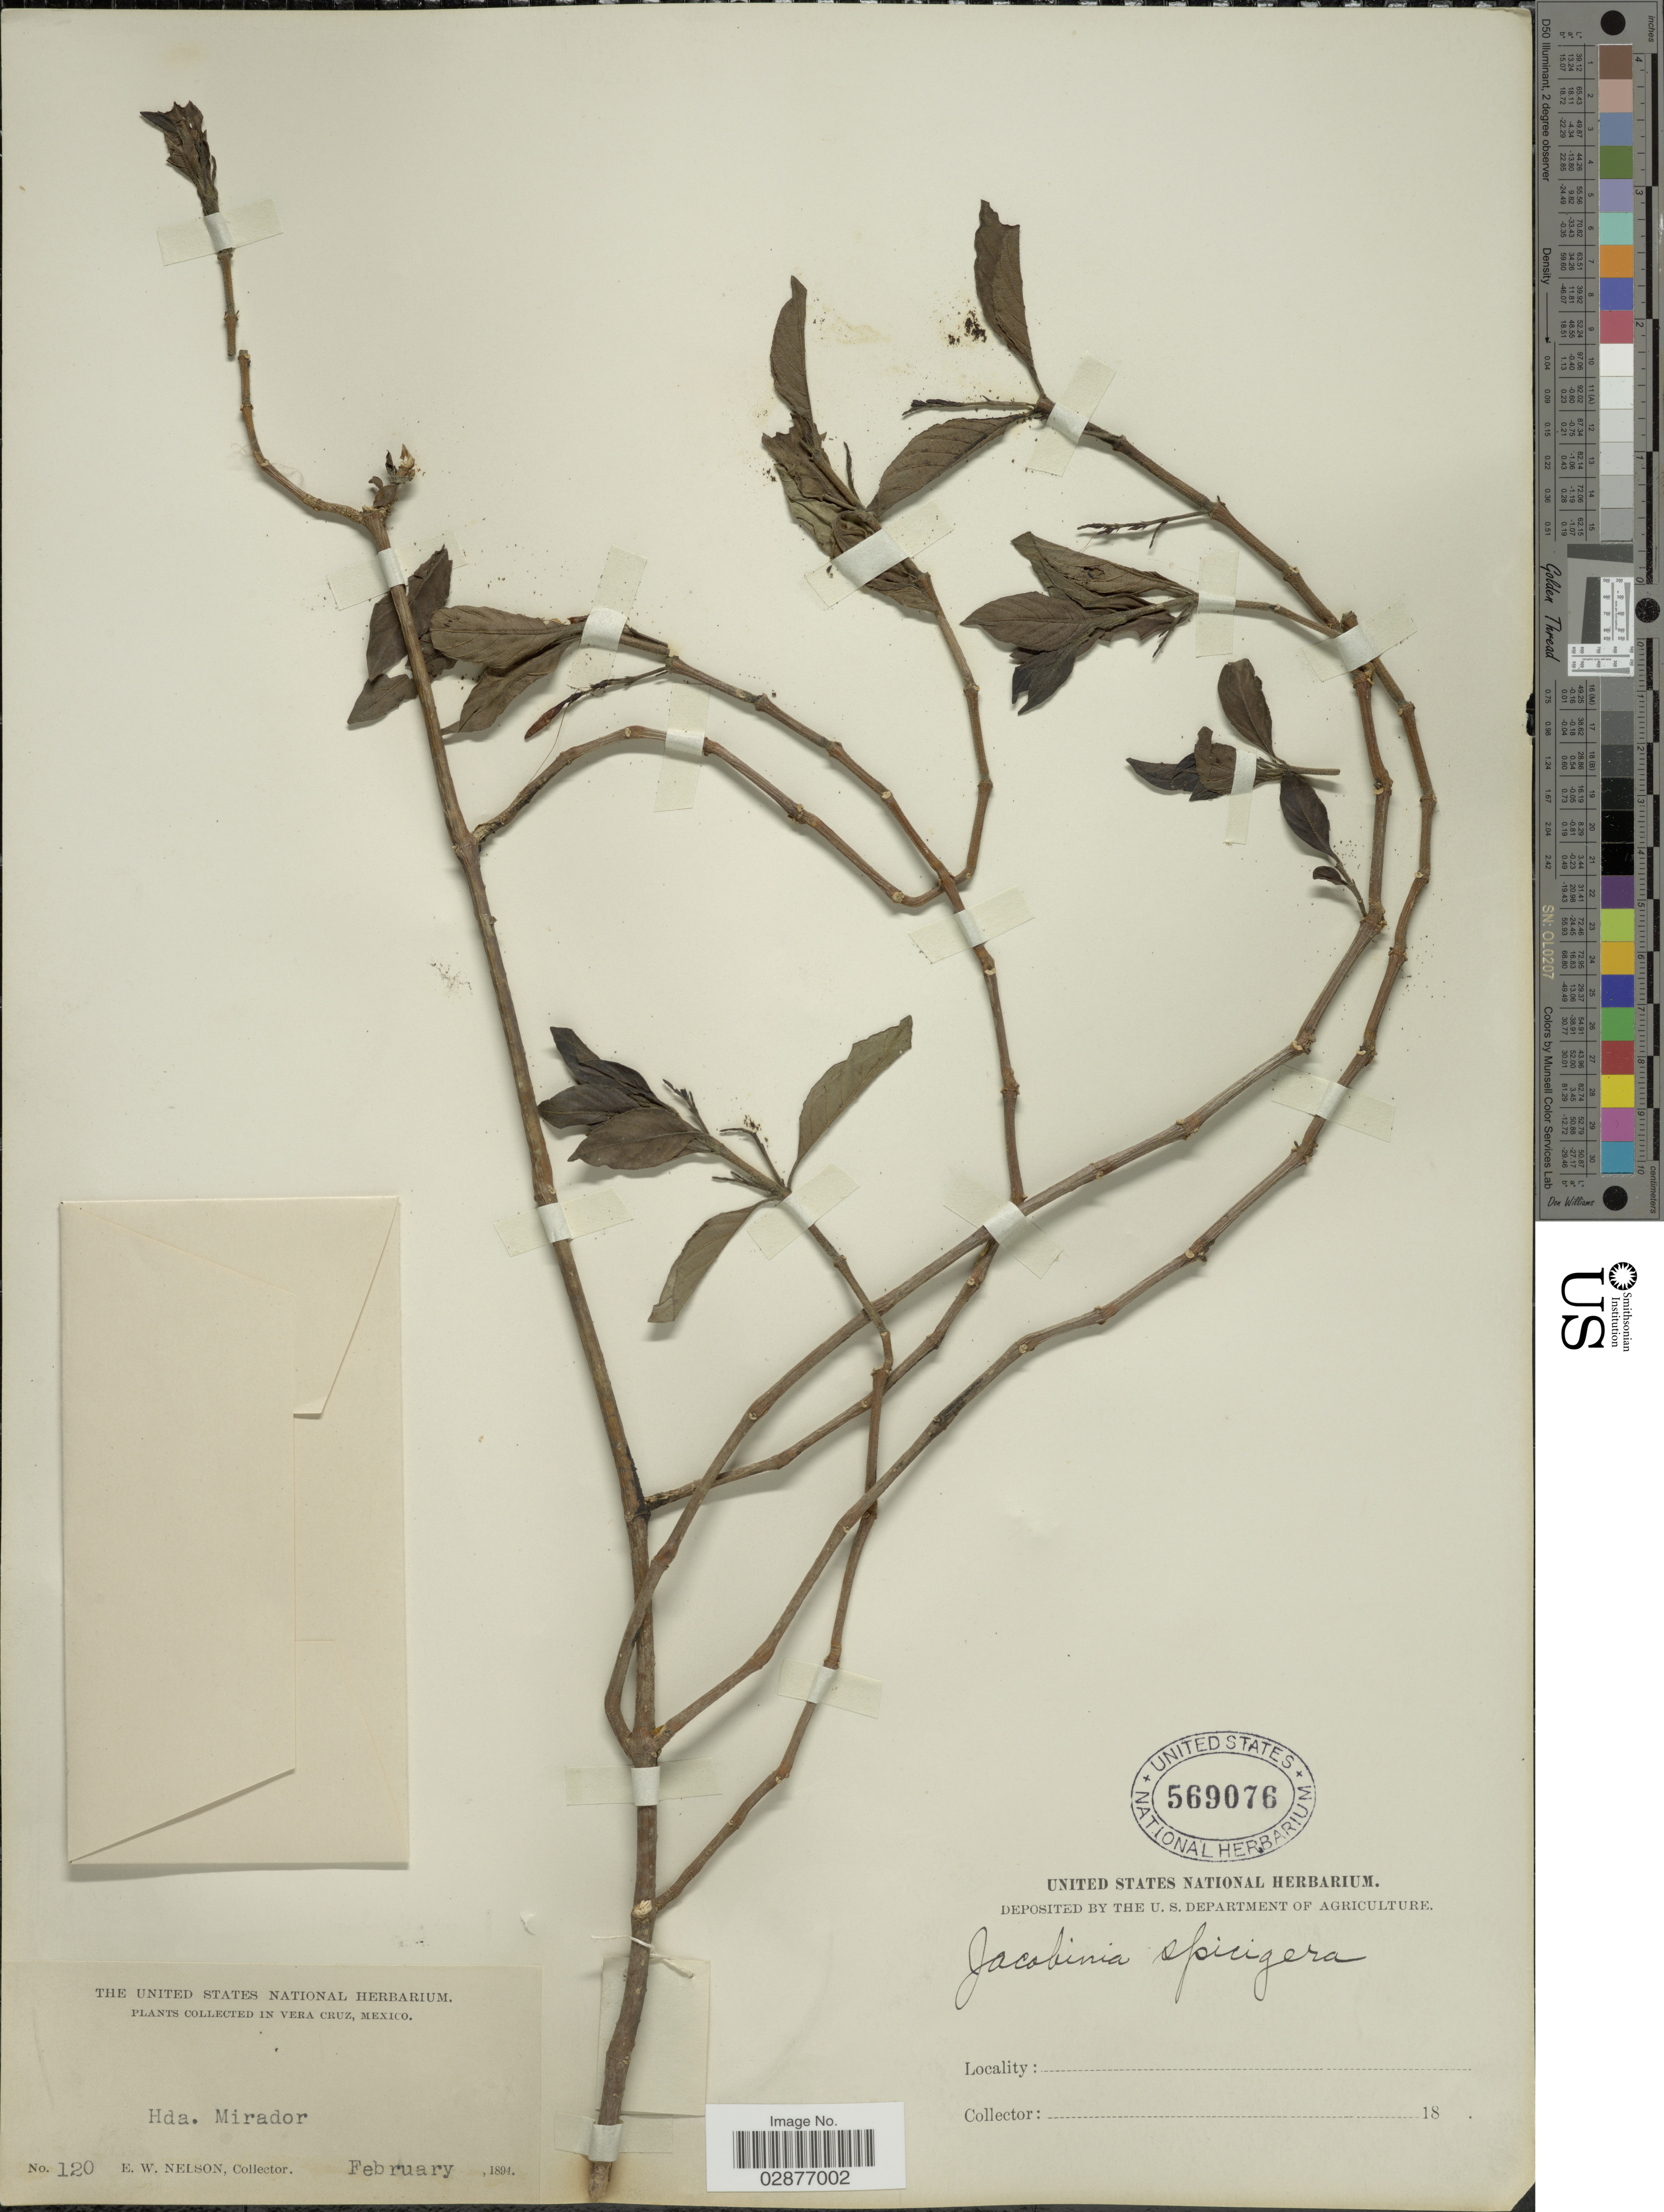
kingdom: Plantae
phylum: Tracheophyta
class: Magnoliopsida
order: Lamiales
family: Acanthaceae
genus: Justicia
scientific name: Justicia spicigera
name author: Schltdl.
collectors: E. W. Nelson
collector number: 120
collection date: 1894-02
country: Mexico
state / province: Veracruz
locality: In Vera Cruz. Hda. Mirador.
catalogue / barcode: US 569076